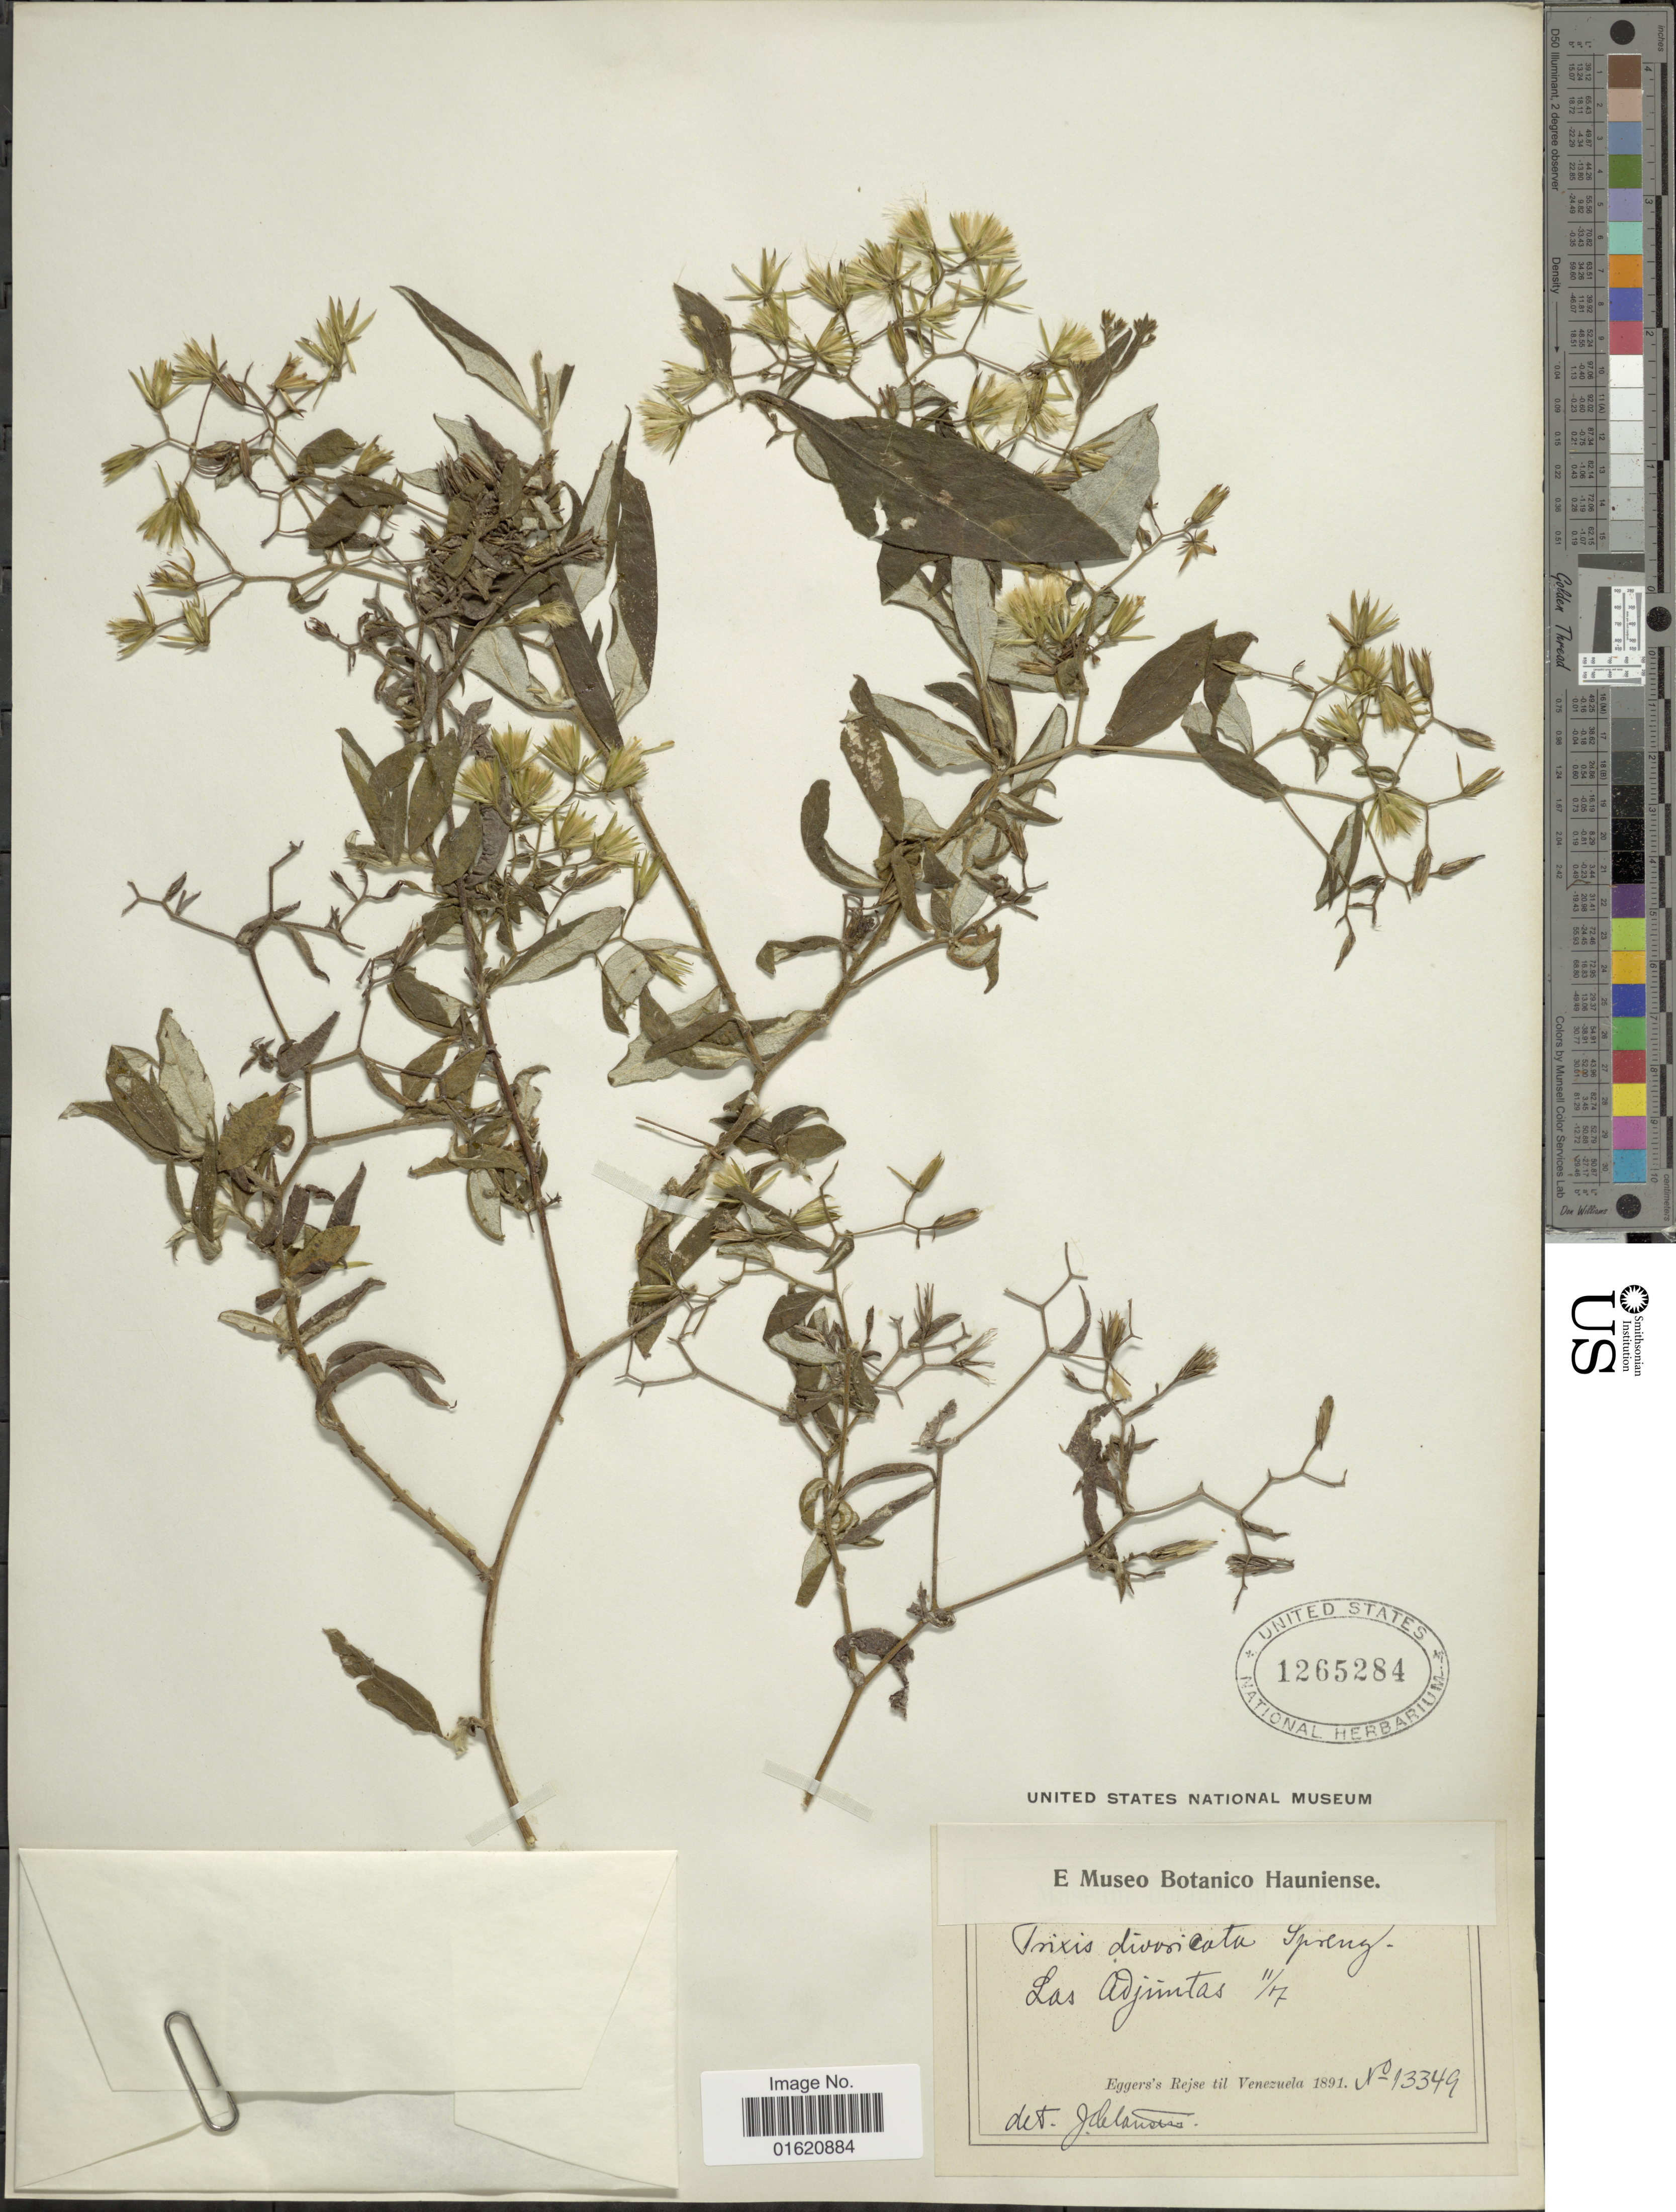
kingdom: Plantae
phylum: Tracheophyta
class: Magnoliopsida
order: Asterales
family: Asteraceae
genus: Trixis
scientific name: Trixis antimenorrhoea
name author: (Schrank) Mart. ex Kuntze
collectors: E. Rejse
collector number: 13349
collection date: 1891-07-11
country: Venezuela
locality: Las Adjuntas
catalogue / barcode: US 1265284